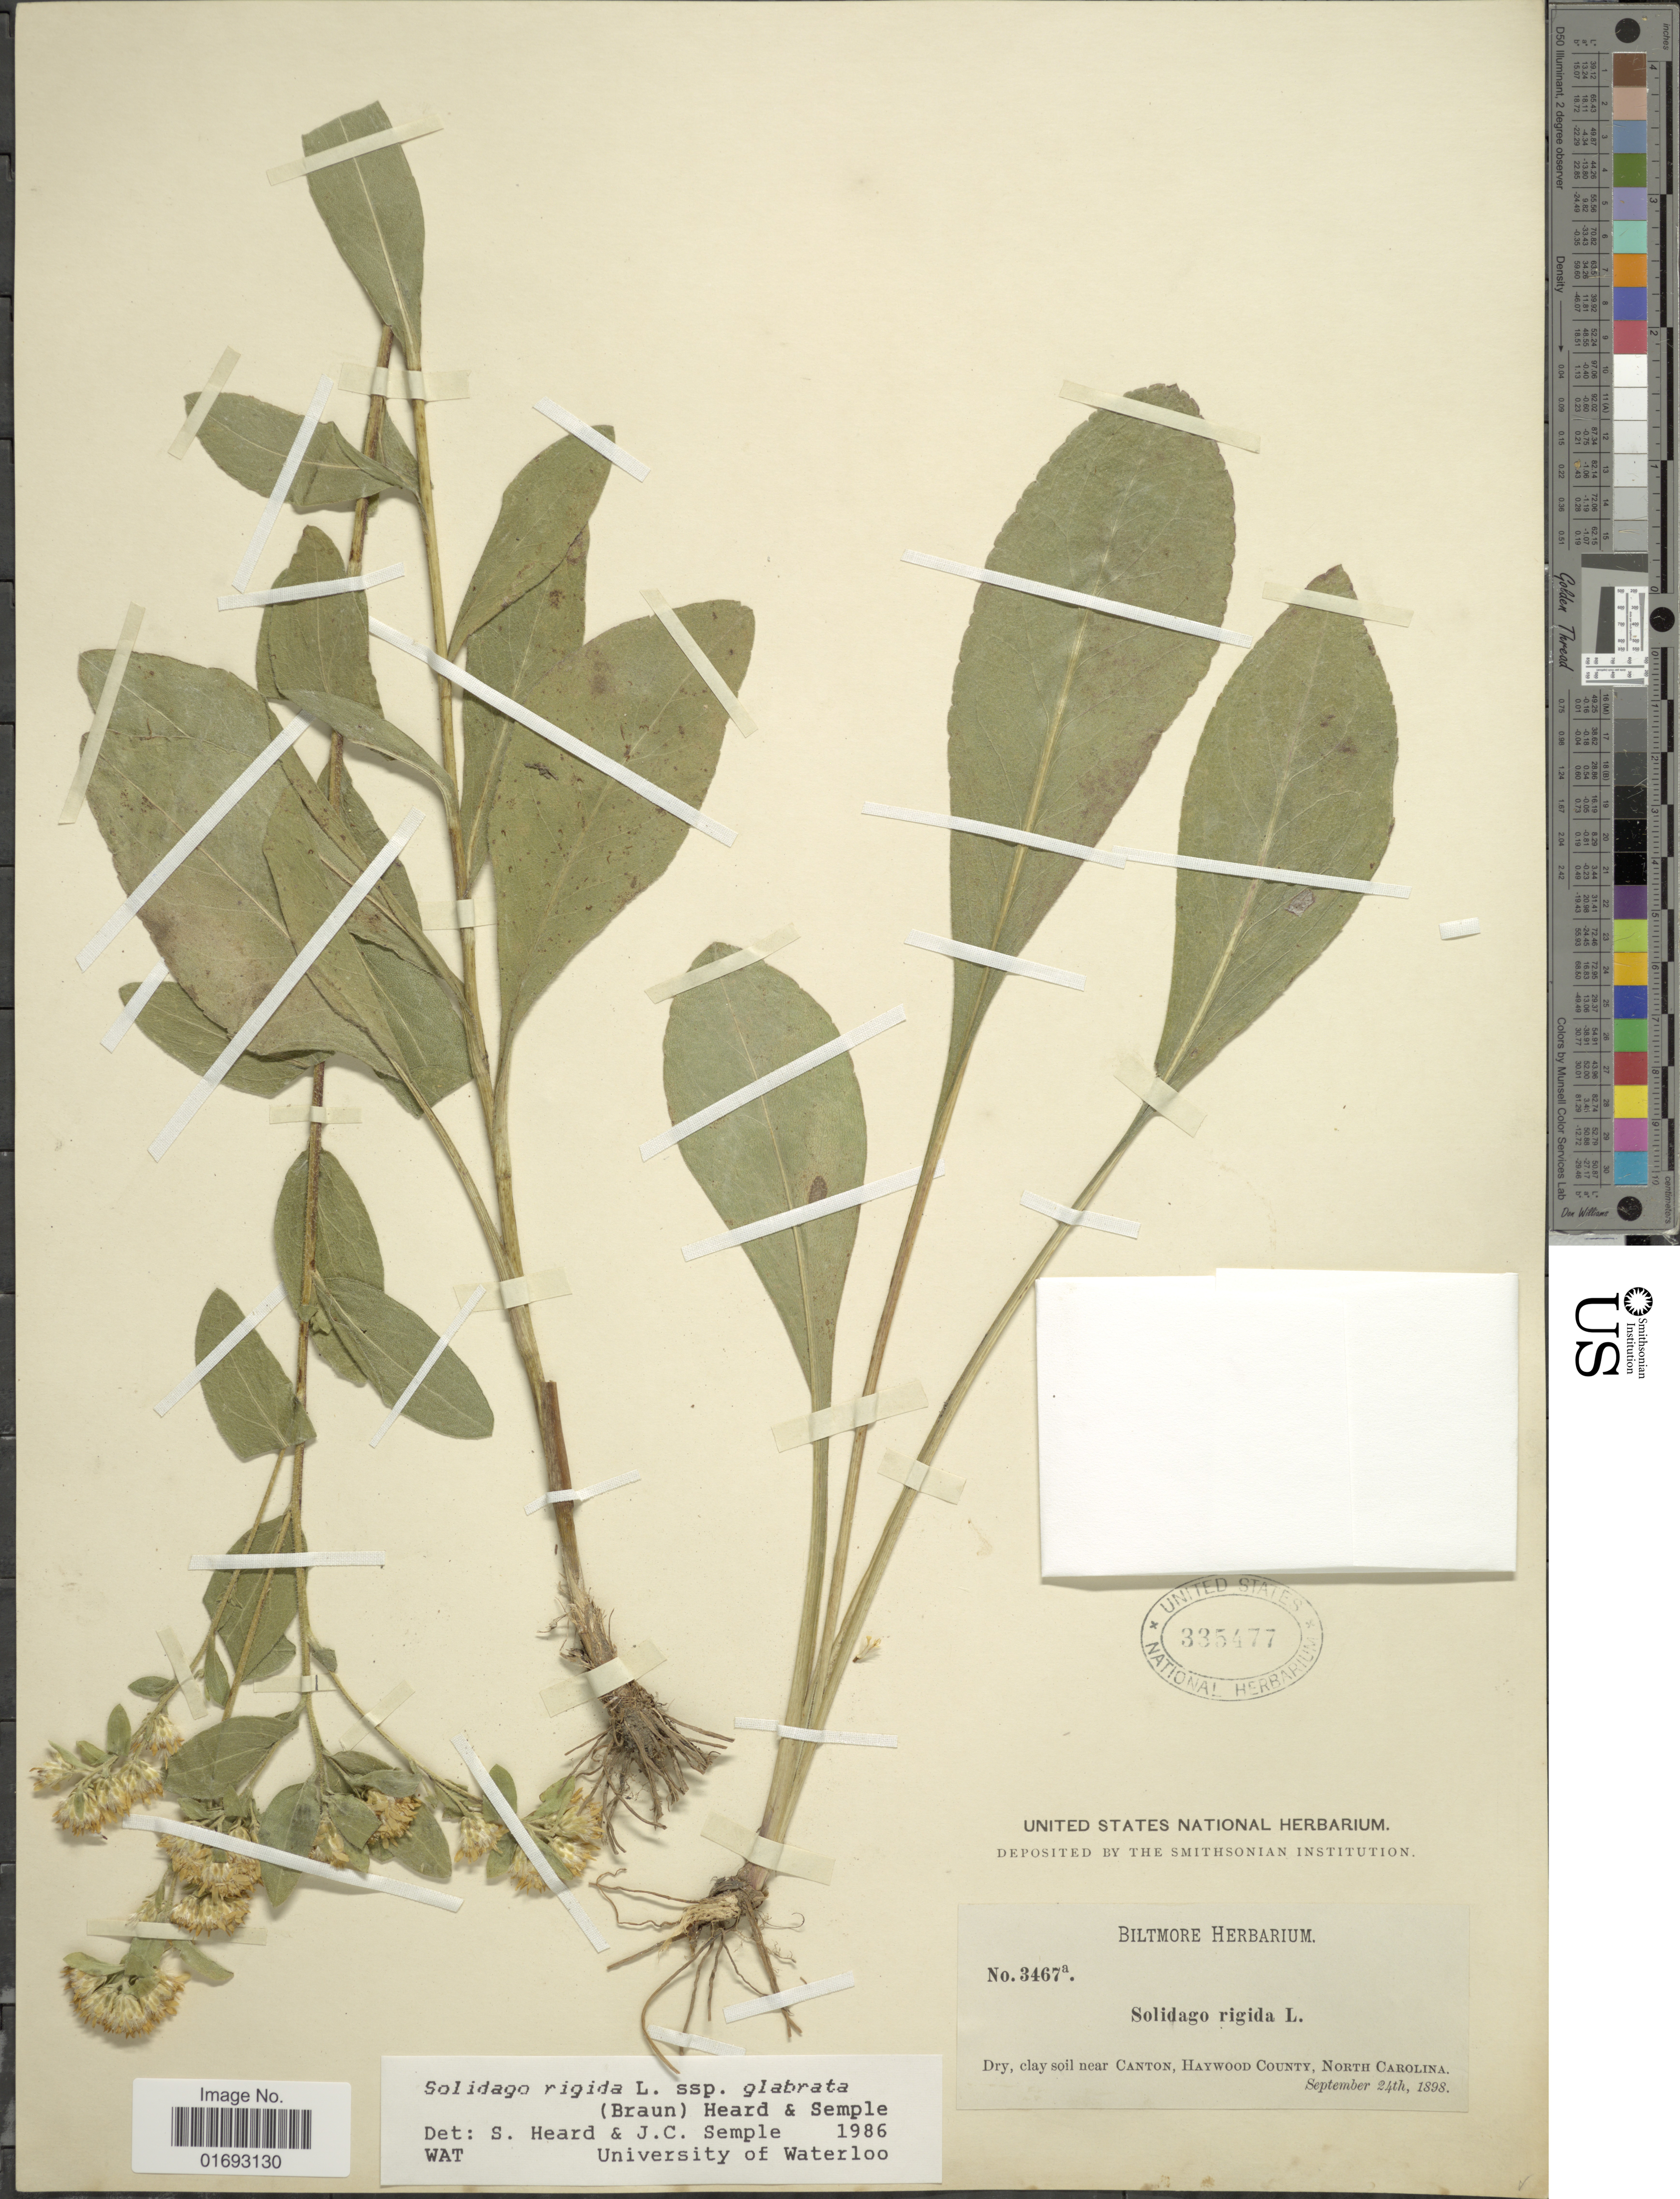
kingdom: Plantae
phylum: Tracheophyta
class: Magnoliopsida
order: Asterales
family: Asteraceae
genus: Oligoneuron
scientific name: Oligoneuron rigidum var. glabrata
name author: (E.L. Braun) G.L. Nesom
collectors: ex herb. Biltmore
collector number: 3467a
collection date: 1898-09-24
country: United States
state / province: North Carolina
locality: Dry, clay soil near Canton, Haywood County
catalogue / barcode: US 335477